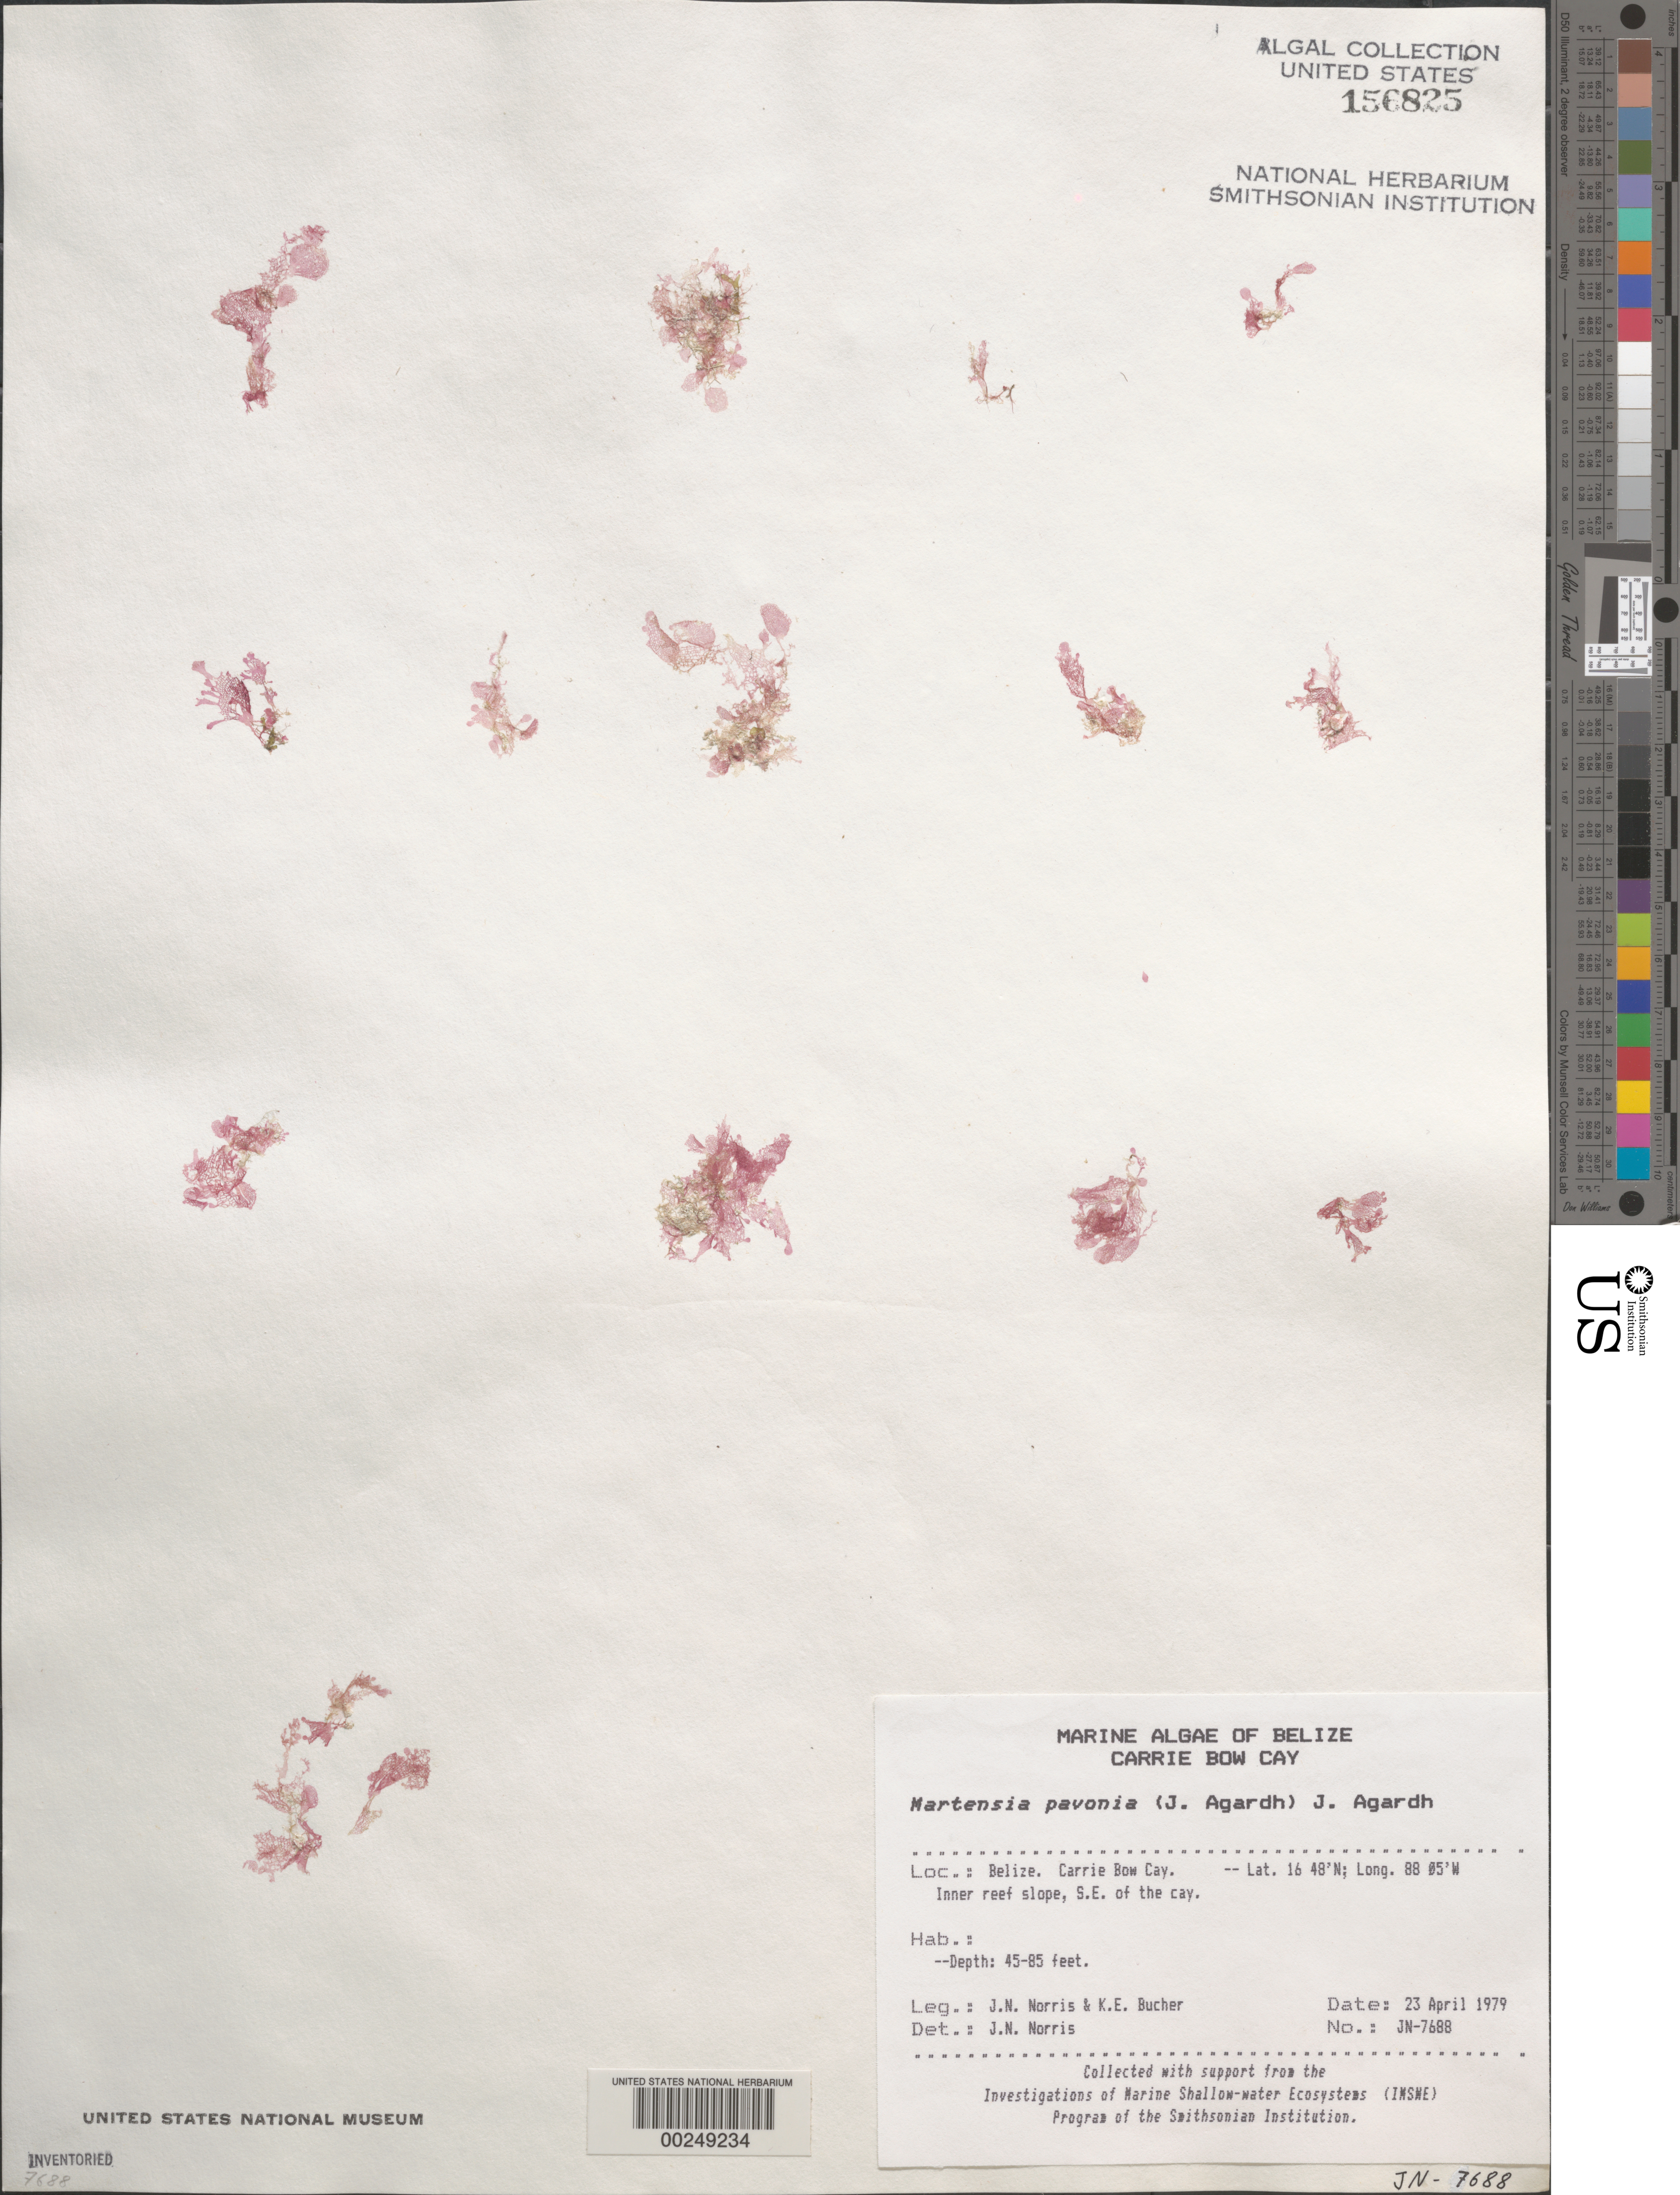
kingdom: Plantae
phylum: Rhodophyta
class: Florideophyceae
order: Ceramiales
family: Delesseriaceae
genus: Martensia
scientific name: Martensia pavonia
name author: (J. Agardh) J. Agardh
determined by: Norris, James N.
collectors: J. N. Norris & K. E. Bucher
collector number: JN-7688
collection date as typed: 23 Apr 1979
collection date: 1979-04-23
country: Belize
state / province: Stann Creek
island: Carrie Bow Cay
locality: Southeast of Carrie Bow Cay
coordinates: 16 48'N, 88 05'W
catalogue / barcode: US 156825